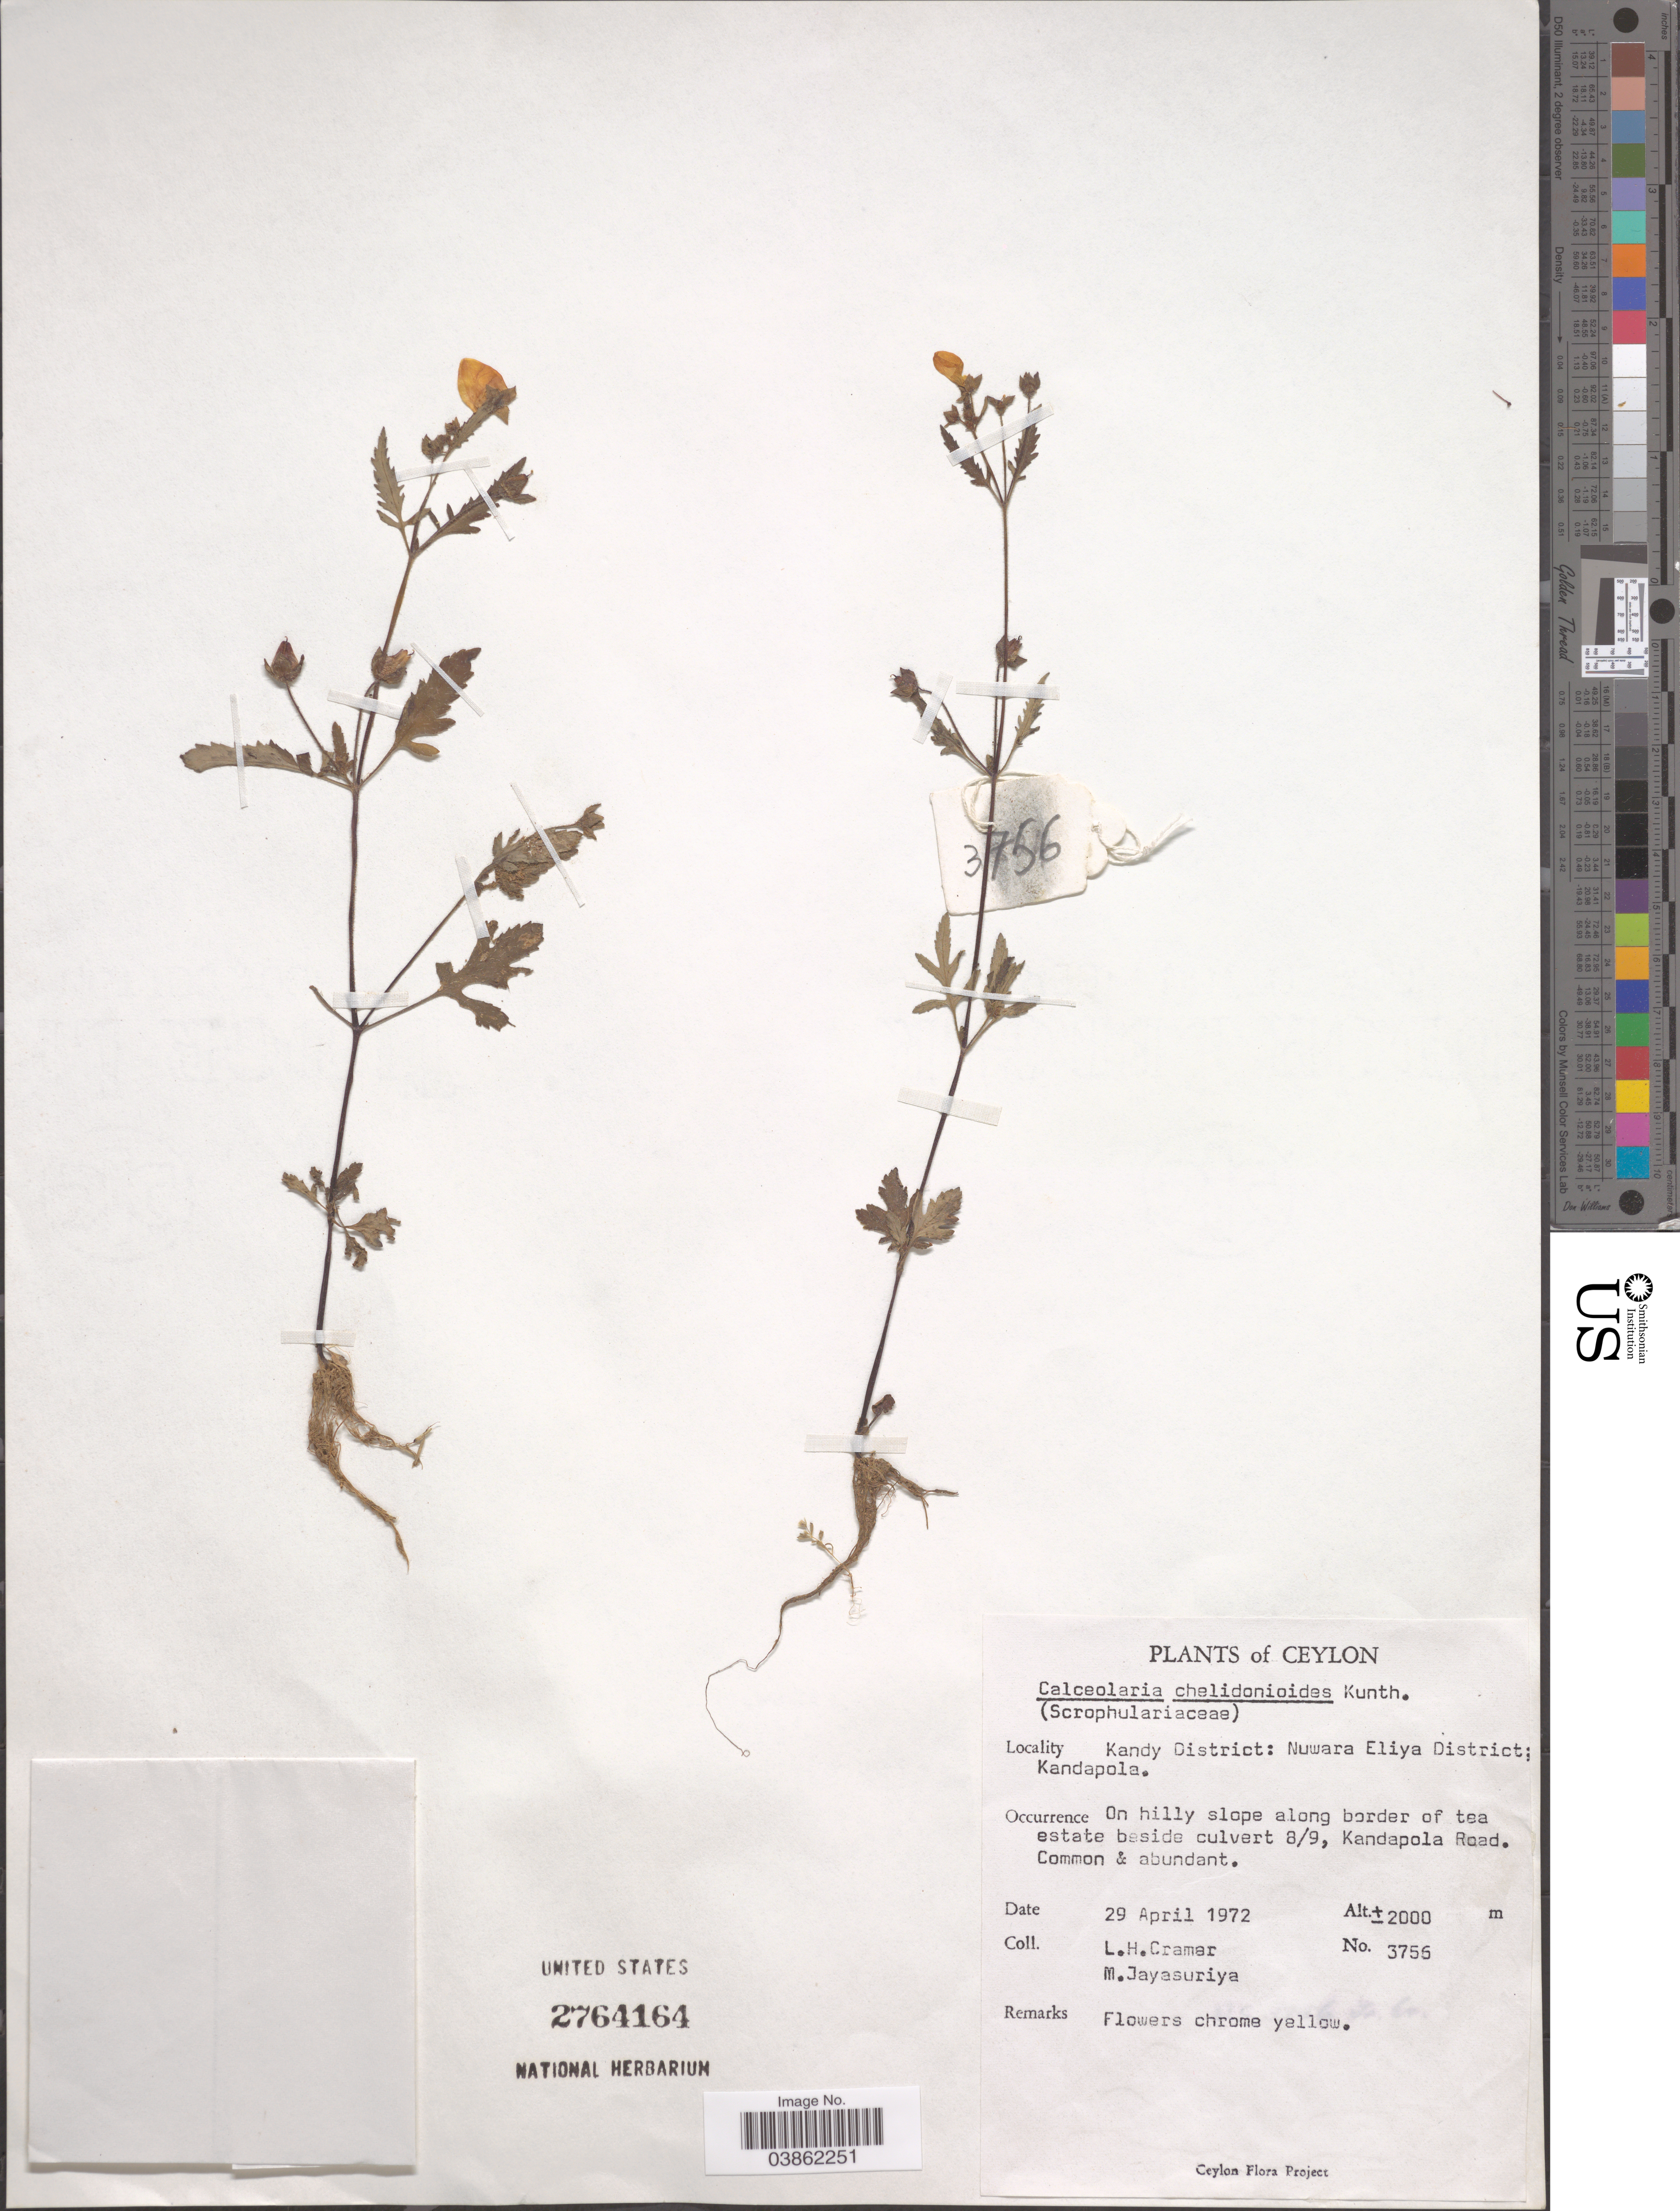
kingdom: Plantae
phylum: Tracheophyta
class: Magnoliopsida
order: Lamiales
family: Calceolariaceae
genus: Calceolaria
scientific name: Calceolaria tripartita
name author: Ruiz & Pav.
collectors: L. H. Cramer & M. Jayasuriya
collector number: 3756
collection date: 1972-04-29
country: Sri Lanka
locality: Ceylon. Kandy District: Nuwara Eliya District; Kandapola. On hilly slope along border of tea estate beside culvert beside culvert 8/9, Kandapola Road.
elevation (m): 2000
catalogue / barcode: US 2764164